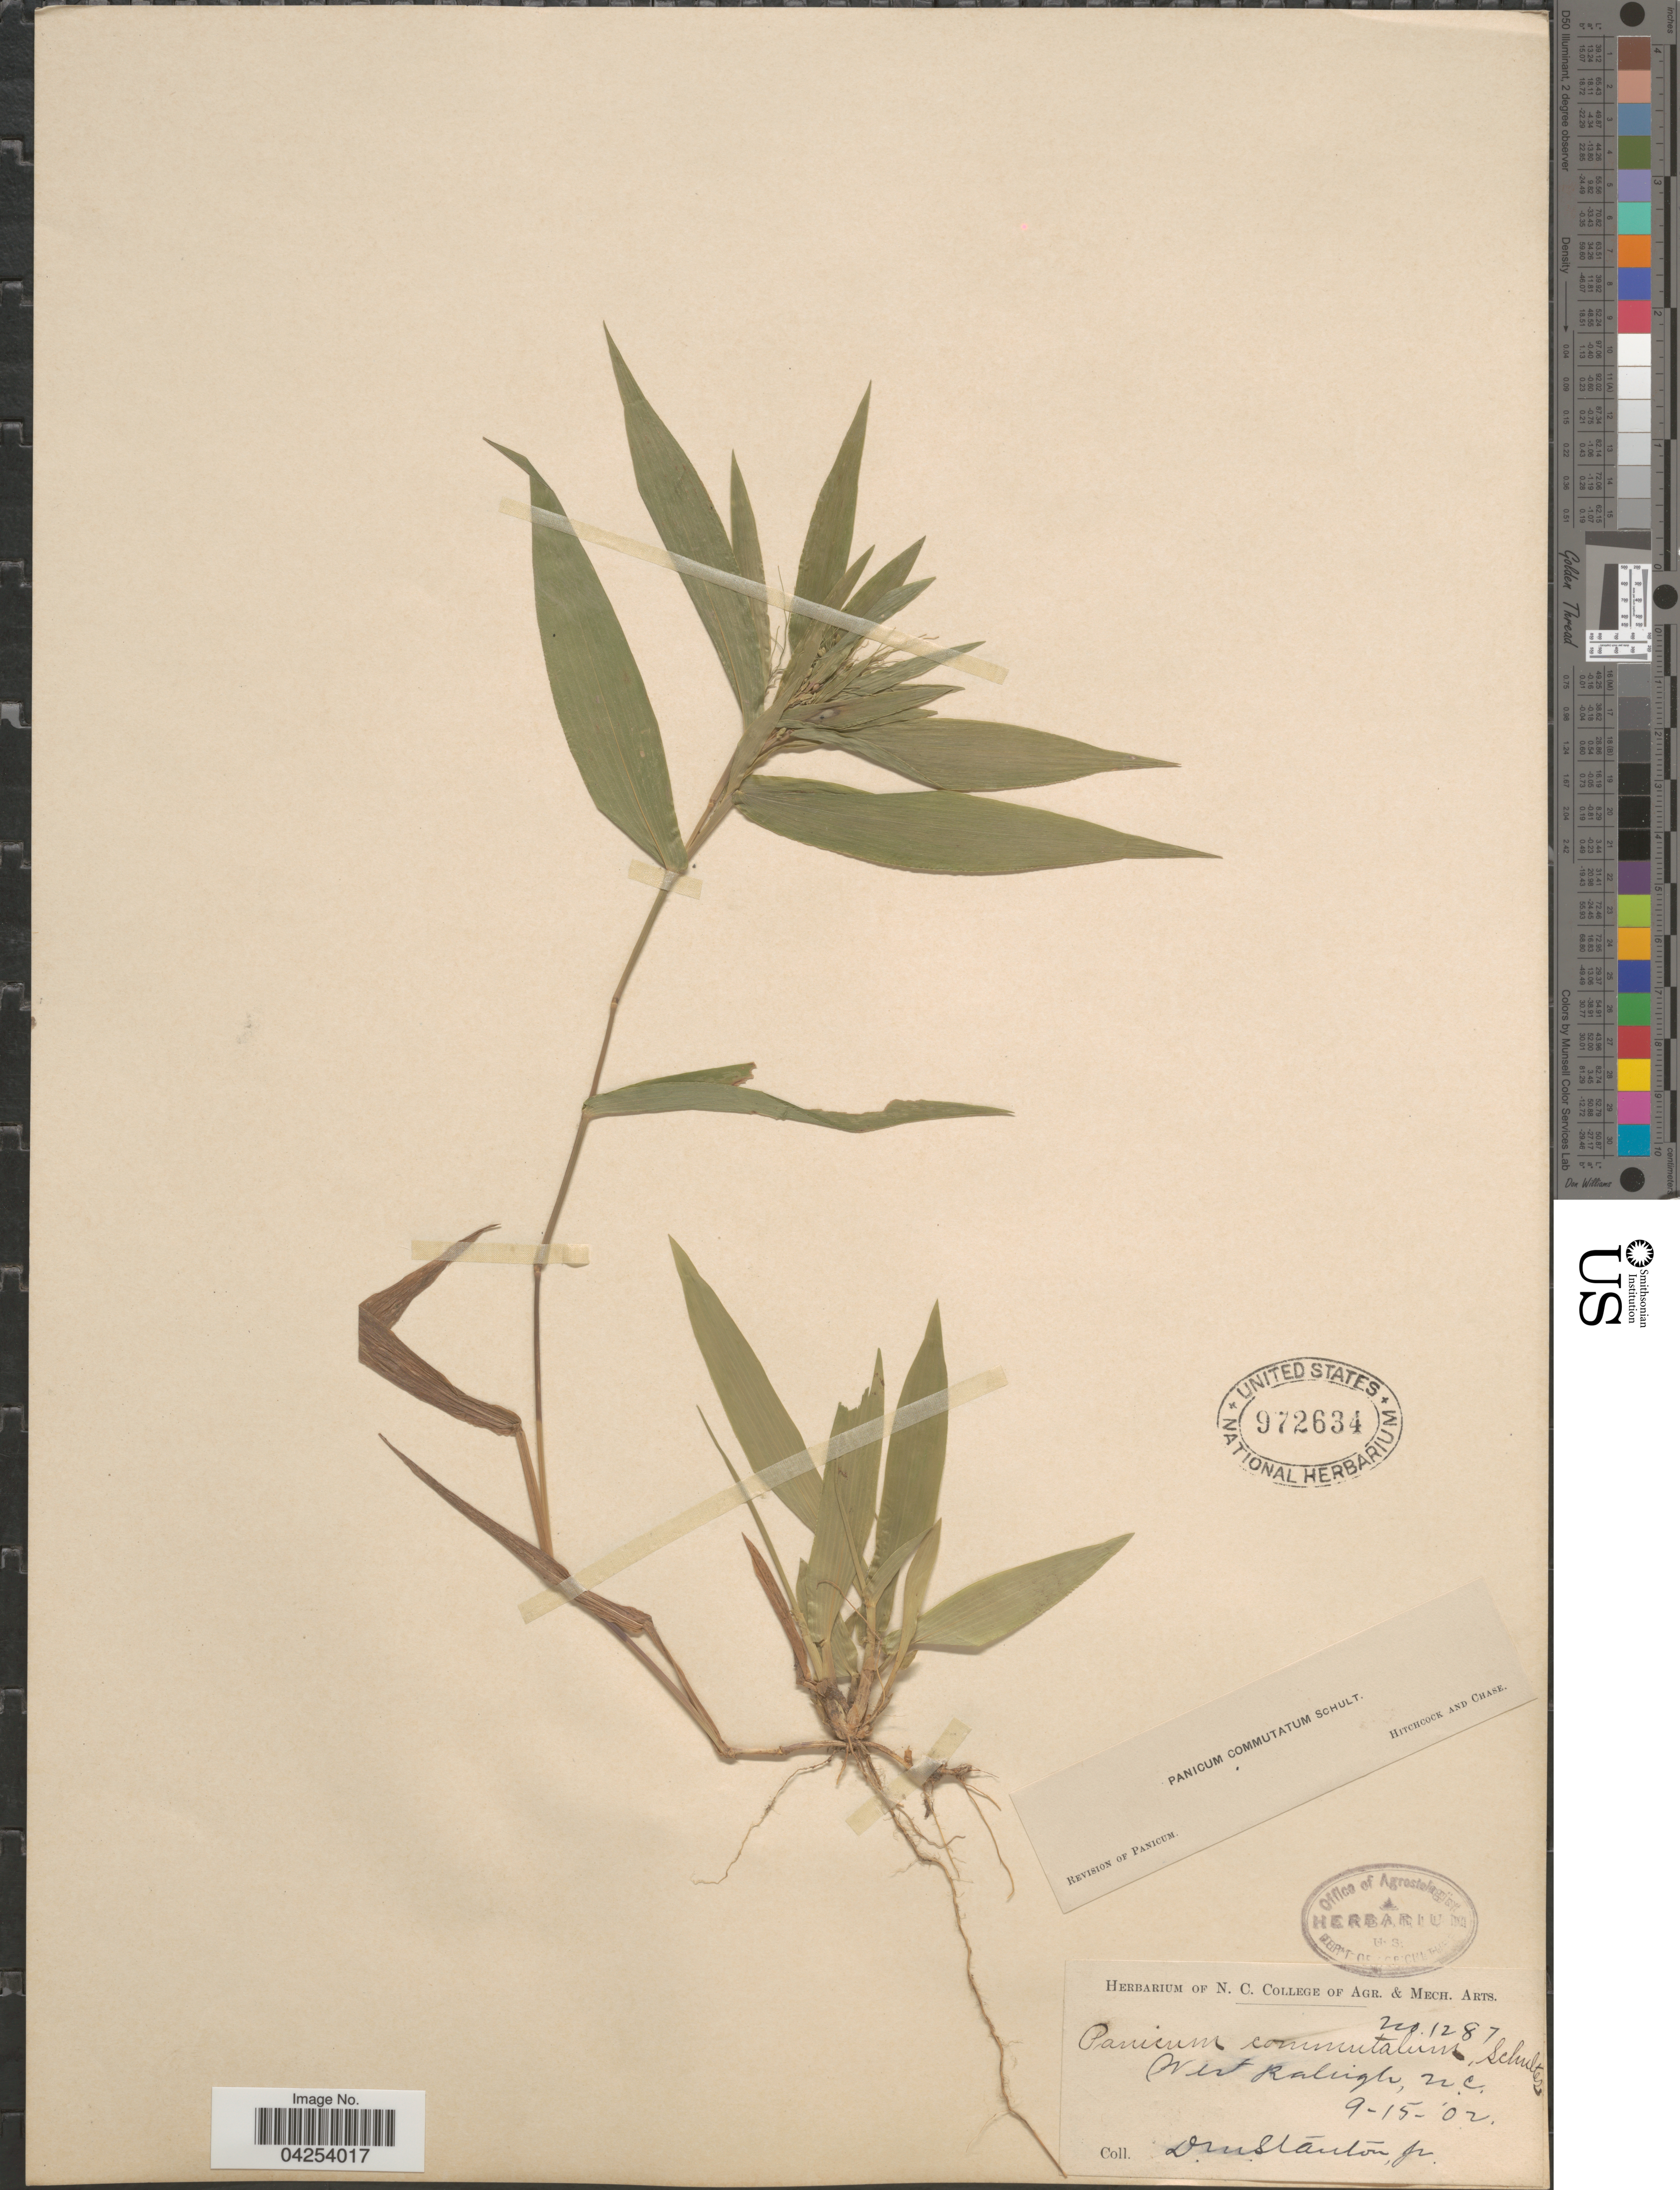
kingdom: Plantae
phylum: Tracheophyta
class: Liliopsida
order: Poales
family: Poaceae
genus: Dichanthelium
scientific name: Dichanthelium commutatum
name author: (Schult.) Gould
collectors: J. Stanton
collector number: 1287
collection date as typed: Transcribed d/m/y: 15/9/2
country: United States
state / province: North Carolina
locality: West Raleigh.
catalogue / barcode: US 972634